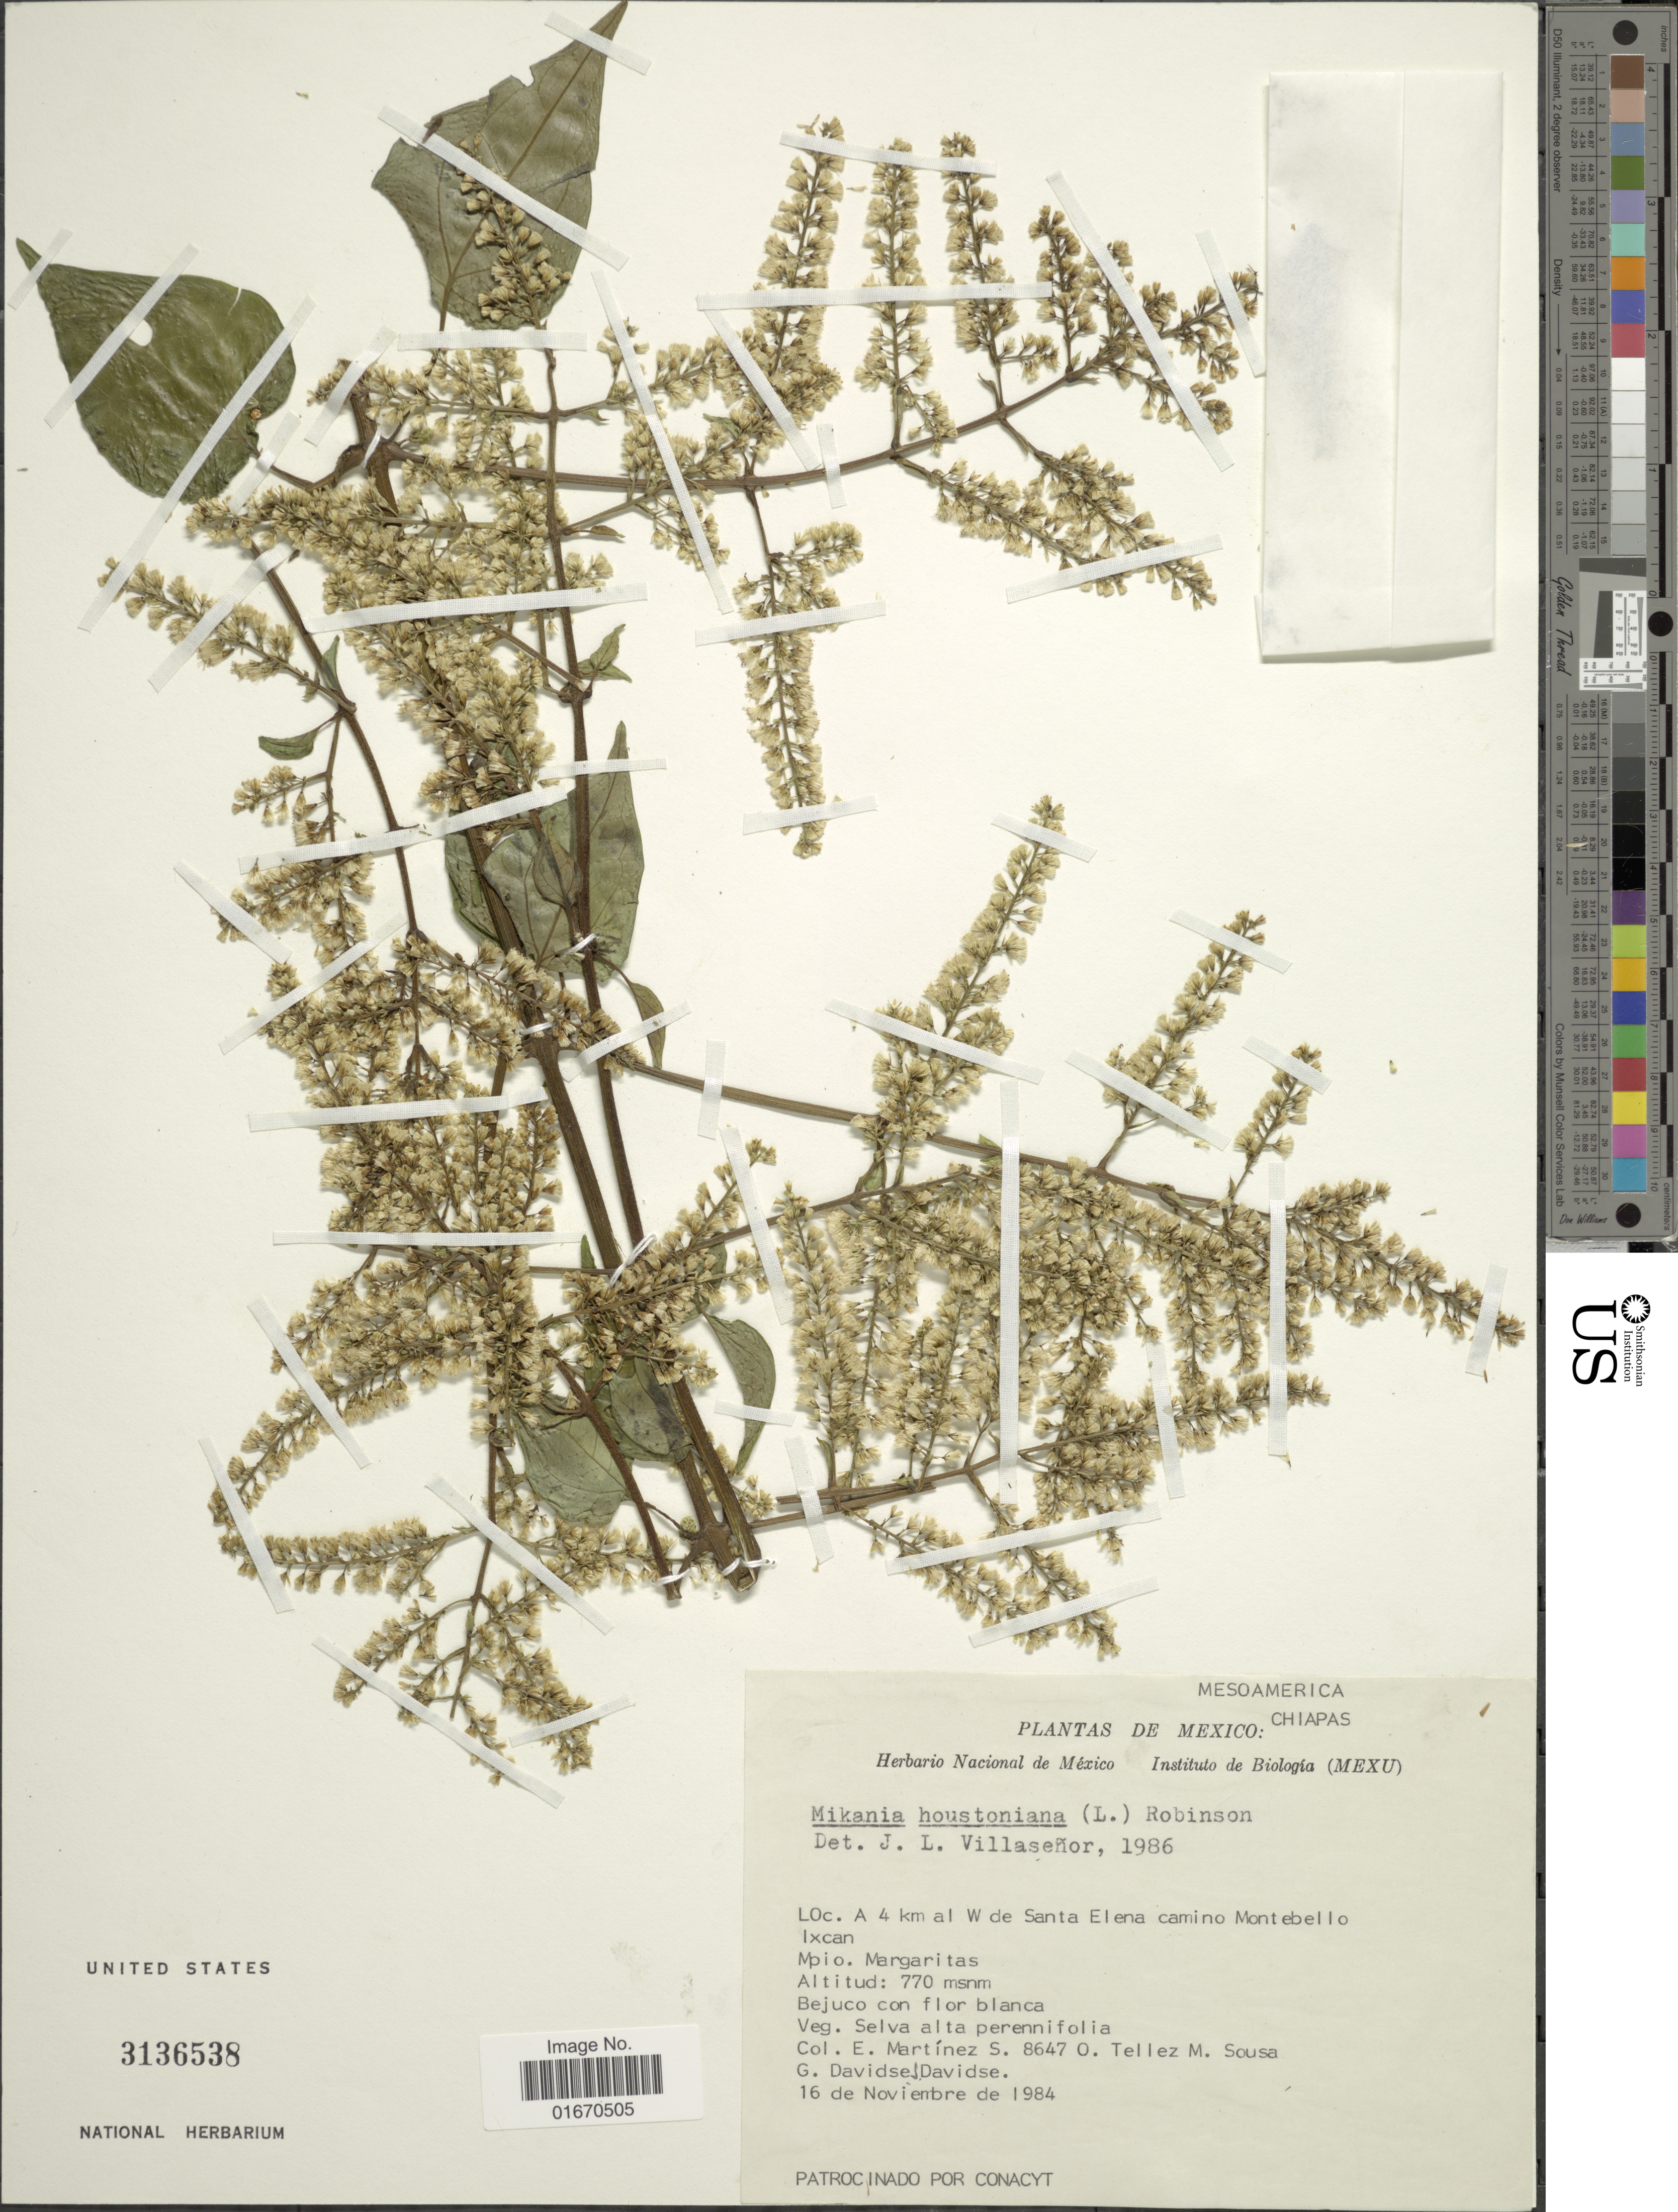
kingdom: Plantae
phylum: Tracheophyta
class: Magnoliopsida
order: Asterales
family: Asteraceae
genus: Mikania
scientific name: Mikania houstoniana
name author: (L.) B.L. Rob.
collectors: E. M. Martínez S., O. Tellez, M. Sousa, G. Davidse & J. Davidse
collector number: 8647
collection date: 1984-11-16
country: Mexico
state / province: Chiapas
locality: A 4 km al W de Santa Elena camino Montebello Ixcan, Mpio. Margaritas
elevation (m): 770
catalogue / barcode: US 3136538